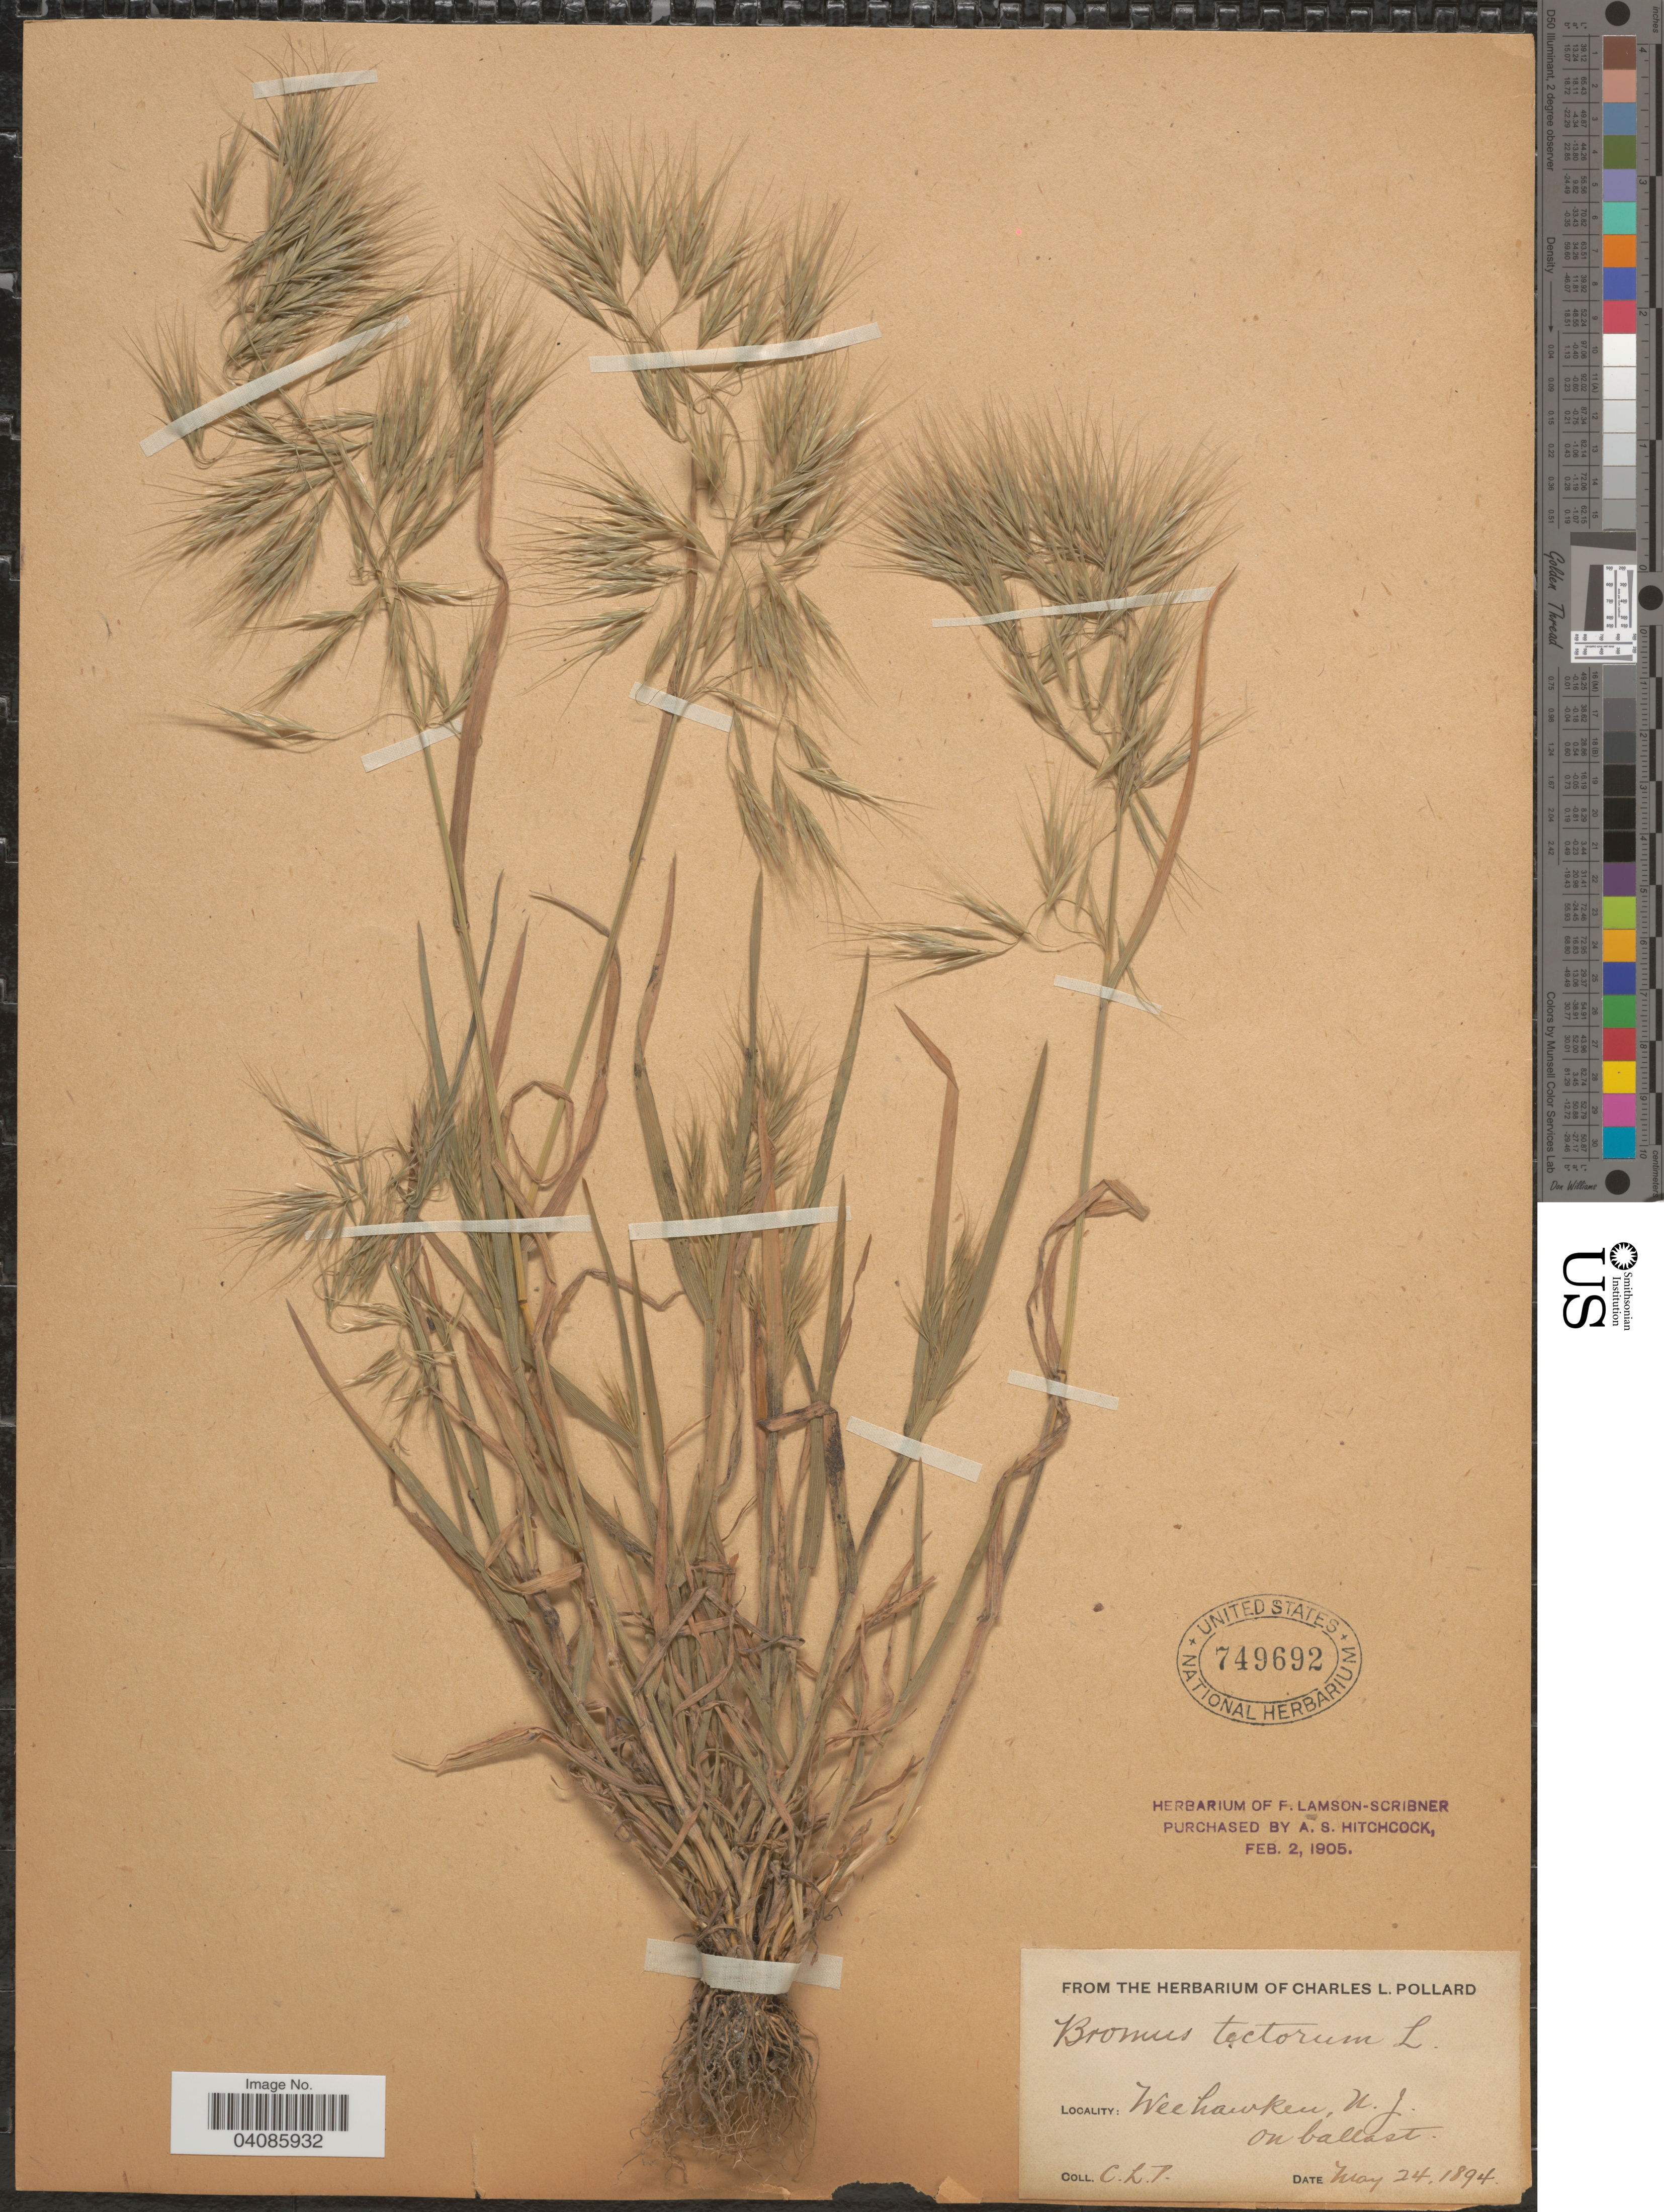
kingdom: Plantae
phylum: Tracheophyta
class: Liliopsida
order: Poales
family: Poaceae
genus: Bromus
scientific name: Bromus tectorum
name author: L.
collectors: C. L. Pollard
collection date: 1894-05-24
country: United States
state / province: New Jersey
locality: Weehawken, on ballast.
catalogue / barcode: US 749692